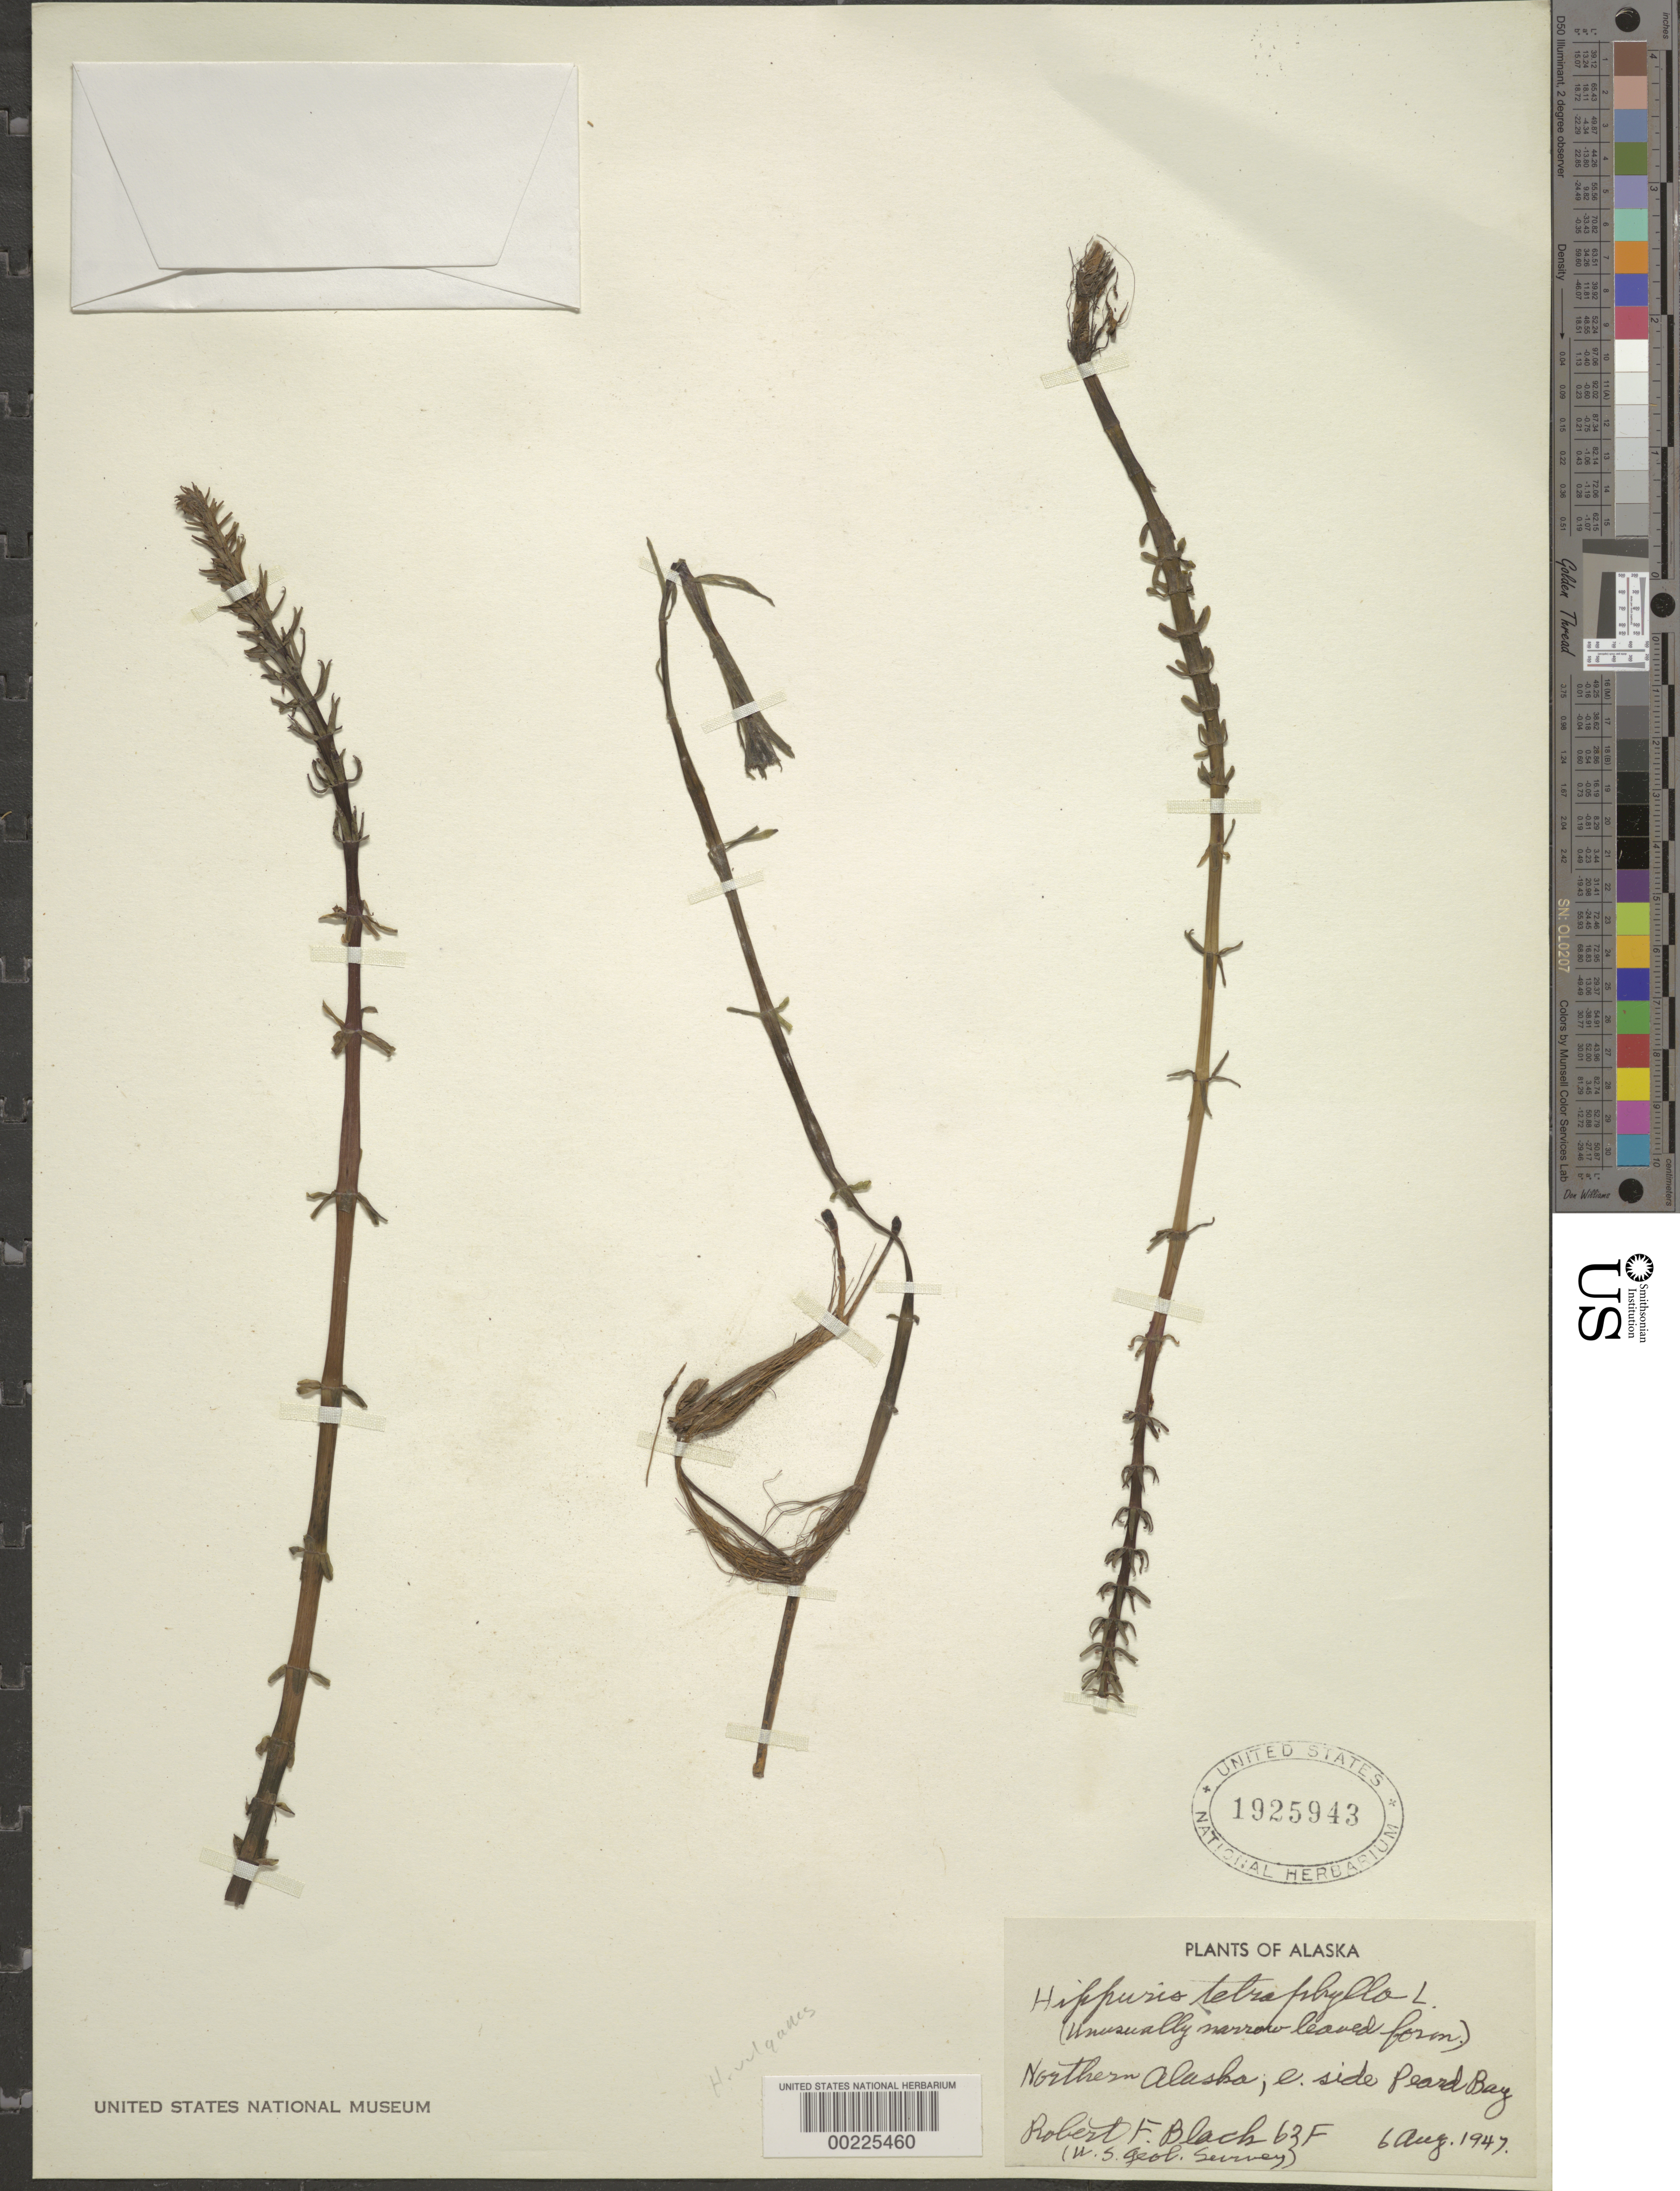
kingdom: Plantae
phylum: Tracheophyta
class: Magnoliopsida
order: Lamiales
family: Plantaginaceae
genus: Hippuris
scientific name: Hippuris vulgaris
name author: L.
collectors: R. F. Black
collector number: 63f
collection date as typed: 06 Aug 1947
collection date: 1947-08-06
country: United States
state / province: Alaska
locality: E side of pearl bay, northern alaska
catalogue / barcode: US 1925943